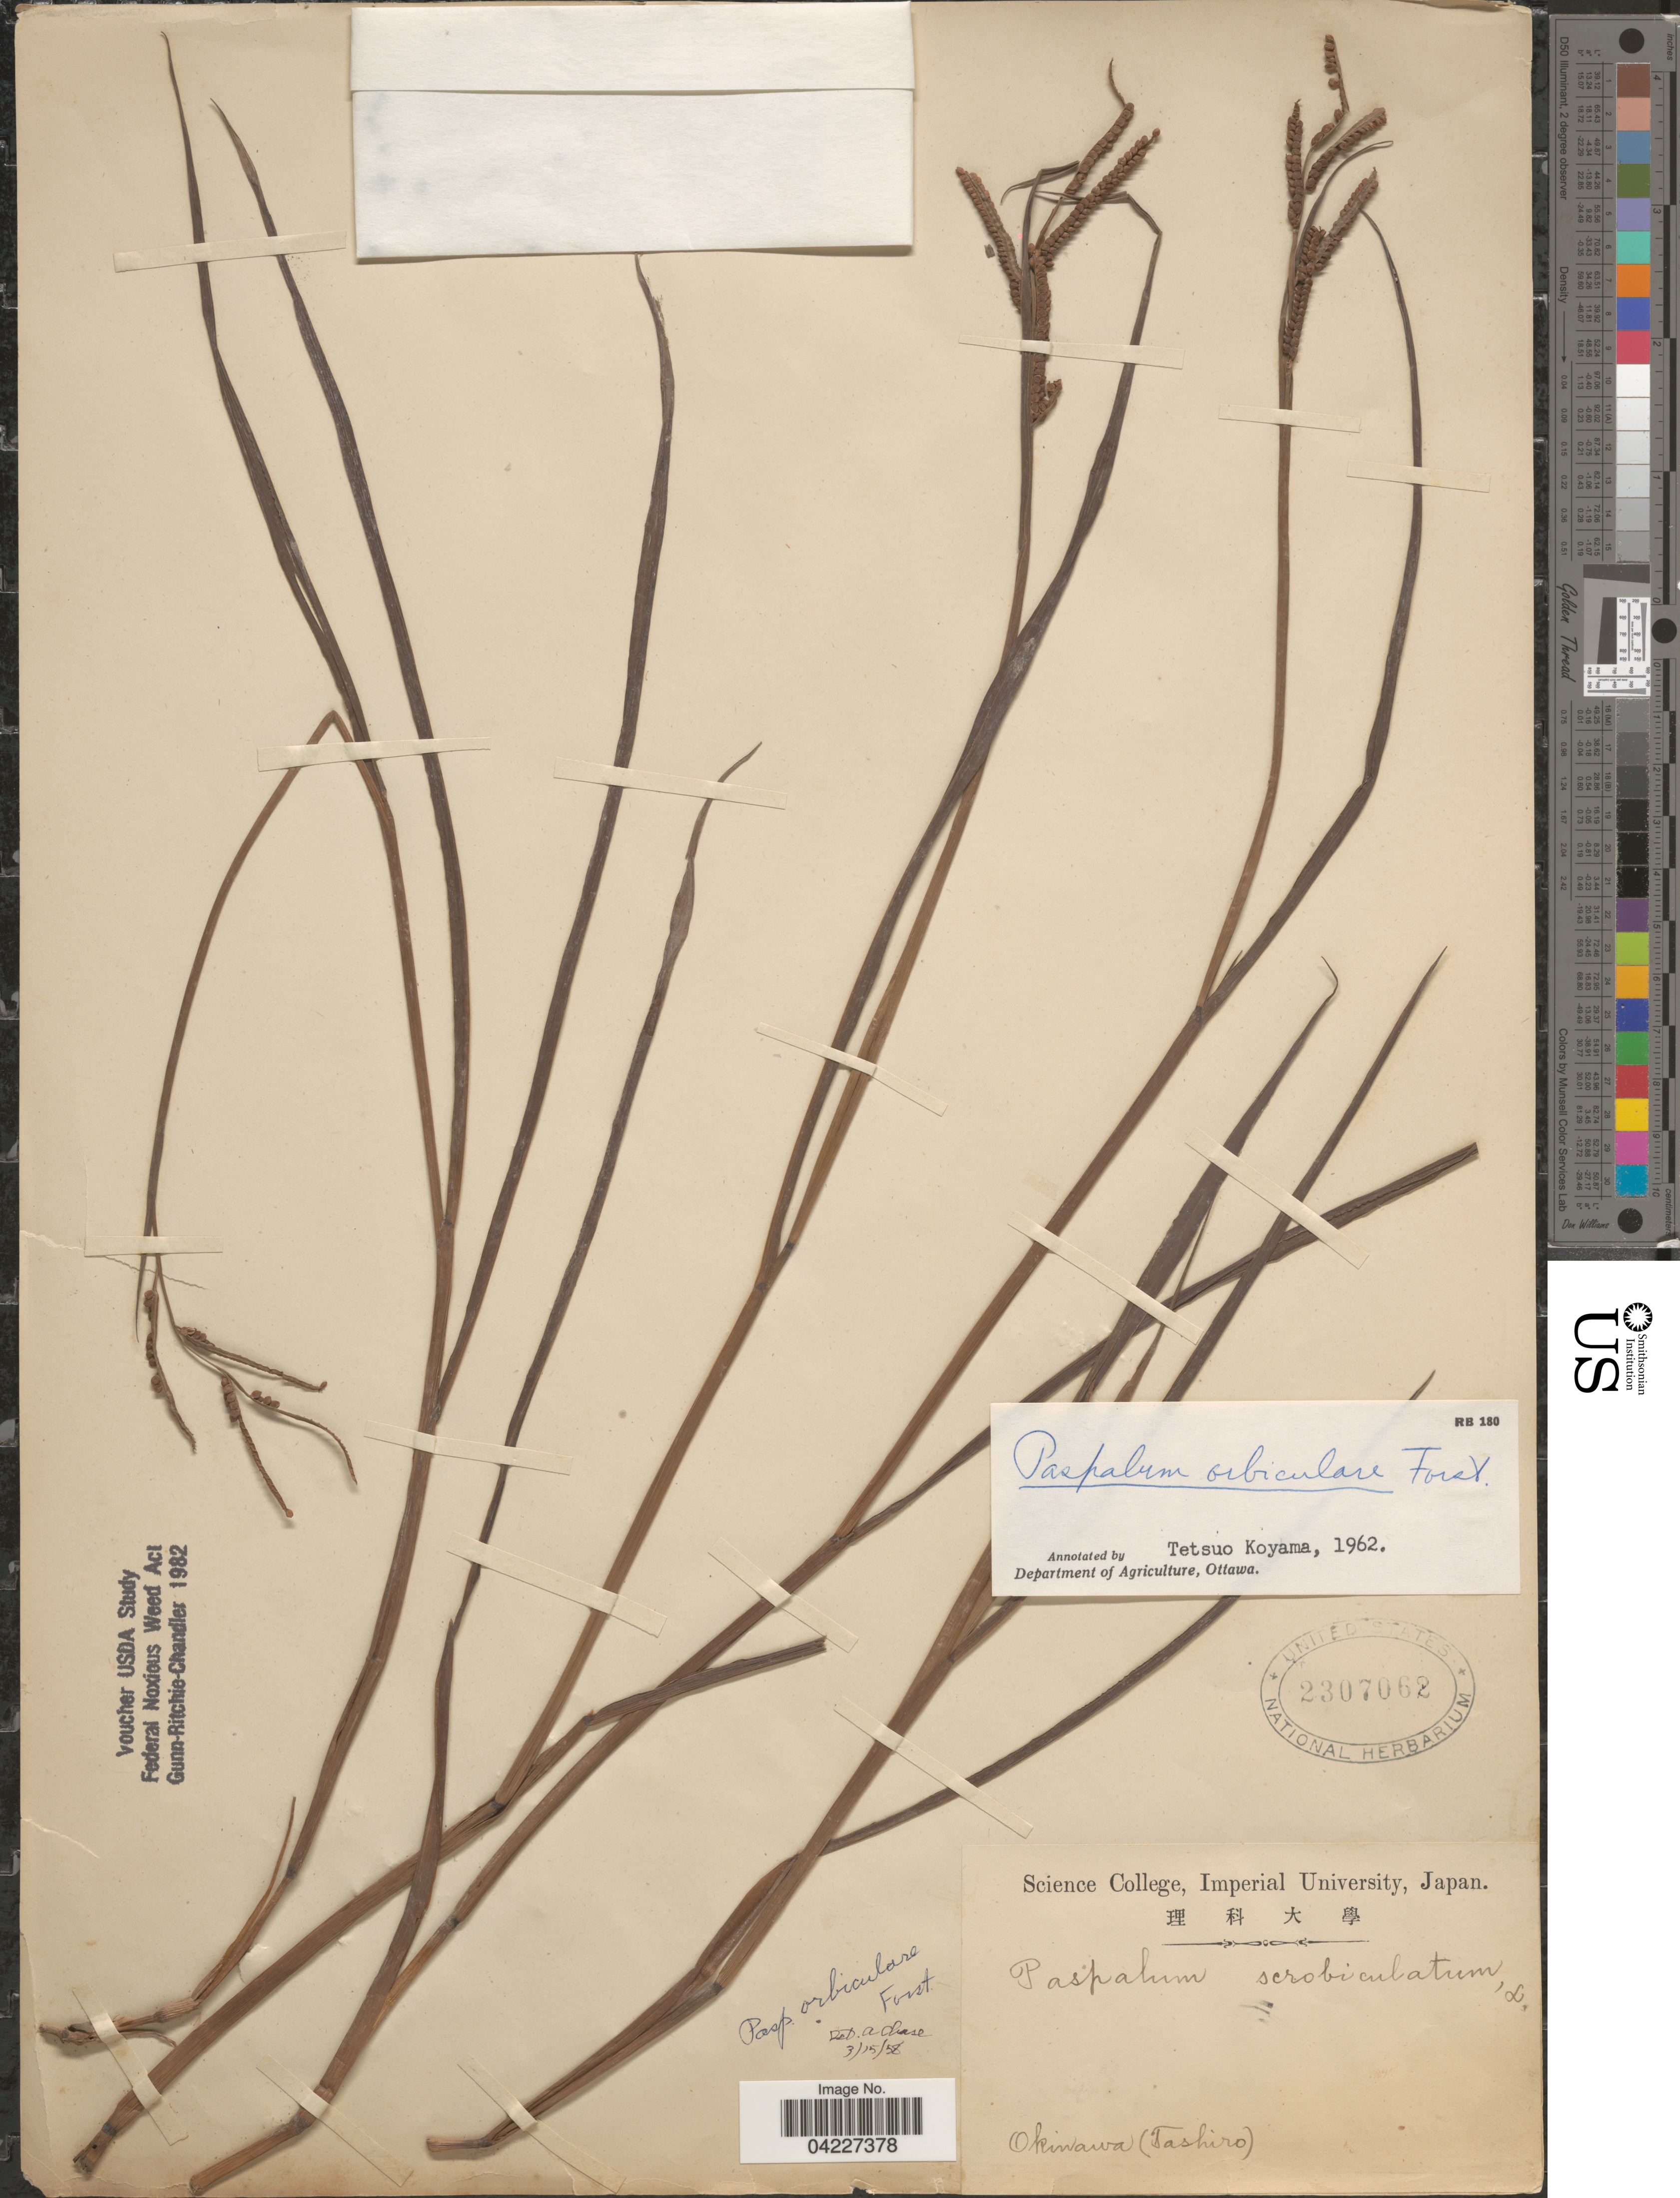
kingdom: Plantae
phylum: Tracheophyta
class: Liliopsida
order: Poales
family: Poaceae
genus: Paspalum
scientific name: Paspalum orbiculare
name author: G. Forst.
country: Japan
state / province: Okinawa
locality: (Tashiro).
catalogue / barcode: US 2307062